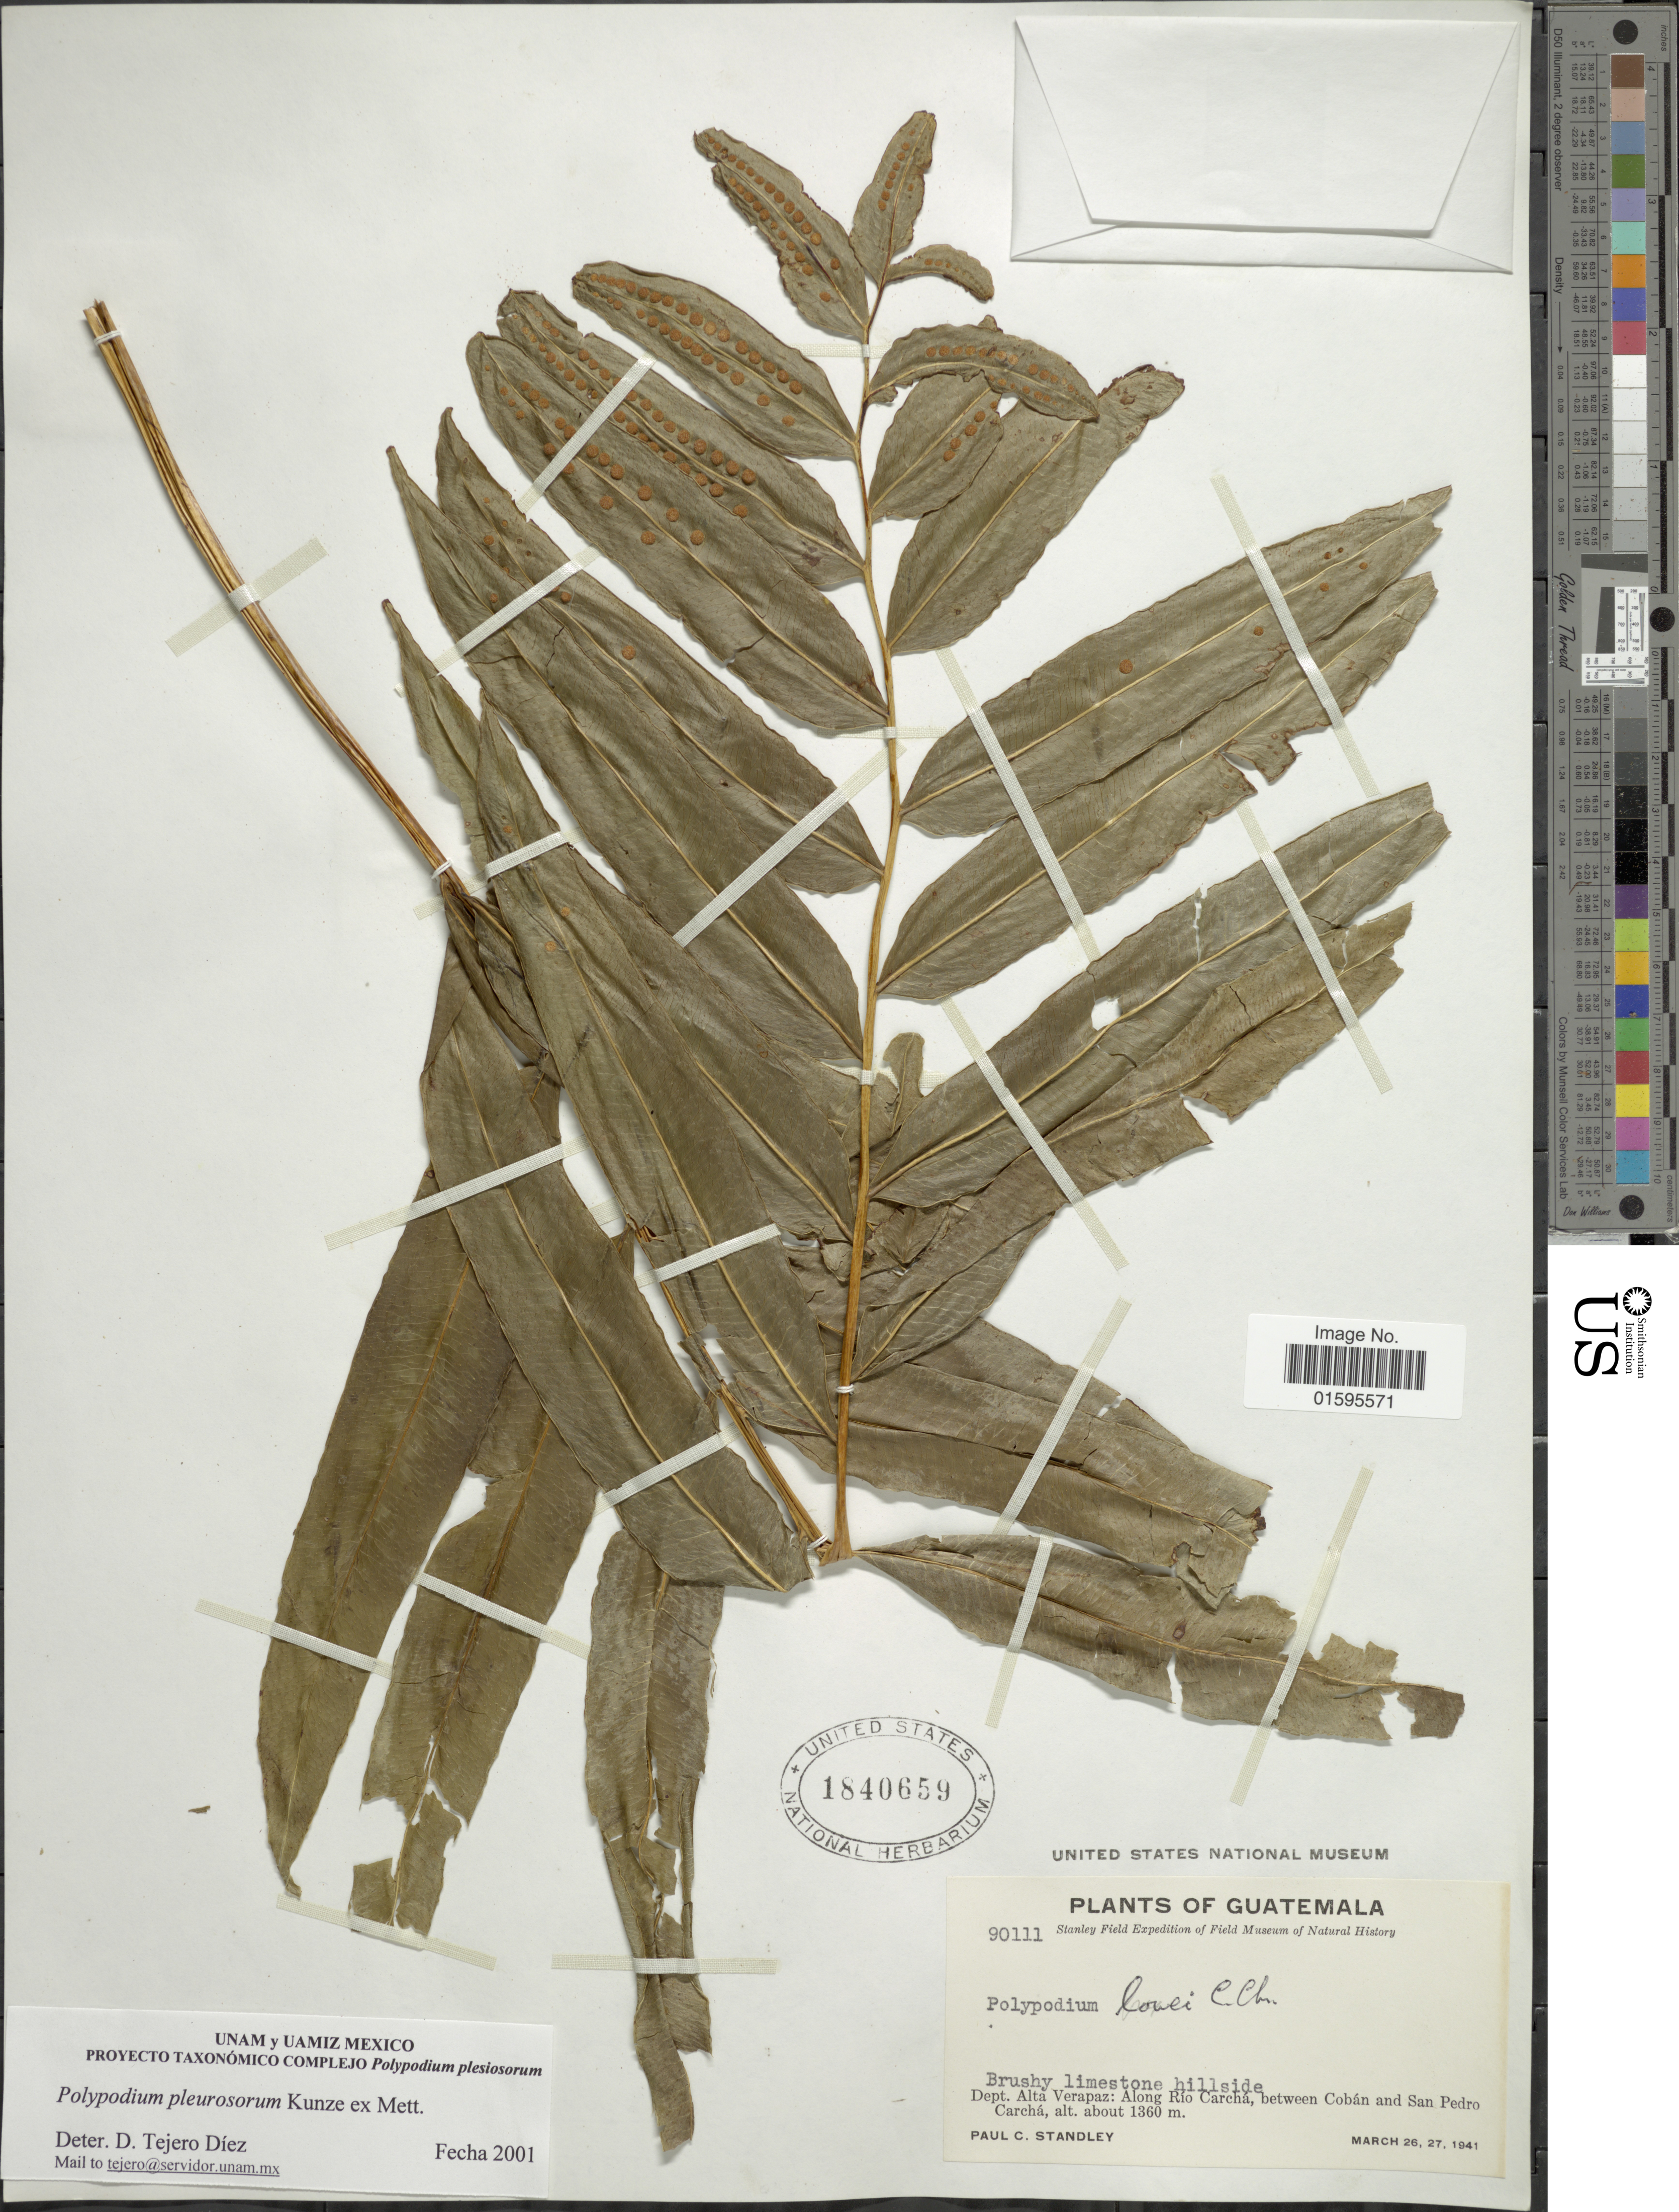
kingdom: Plantae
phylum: Tracheophyta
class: Polypodiopsida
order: Polypodiales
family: Polypodiaceae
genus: Polypodium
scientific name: Polypodium pleurosorum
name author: Kunze ex Mett.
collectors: P. C. Standley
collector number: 90111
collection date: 1941-03-26/1941-03-27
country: Guatemala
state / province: Alta Verapaz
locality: Dept. Alta Verapaz: Along Rio Carcha, between Coban and San Pedro Carcha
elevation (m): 1360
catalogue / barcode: US 1840659